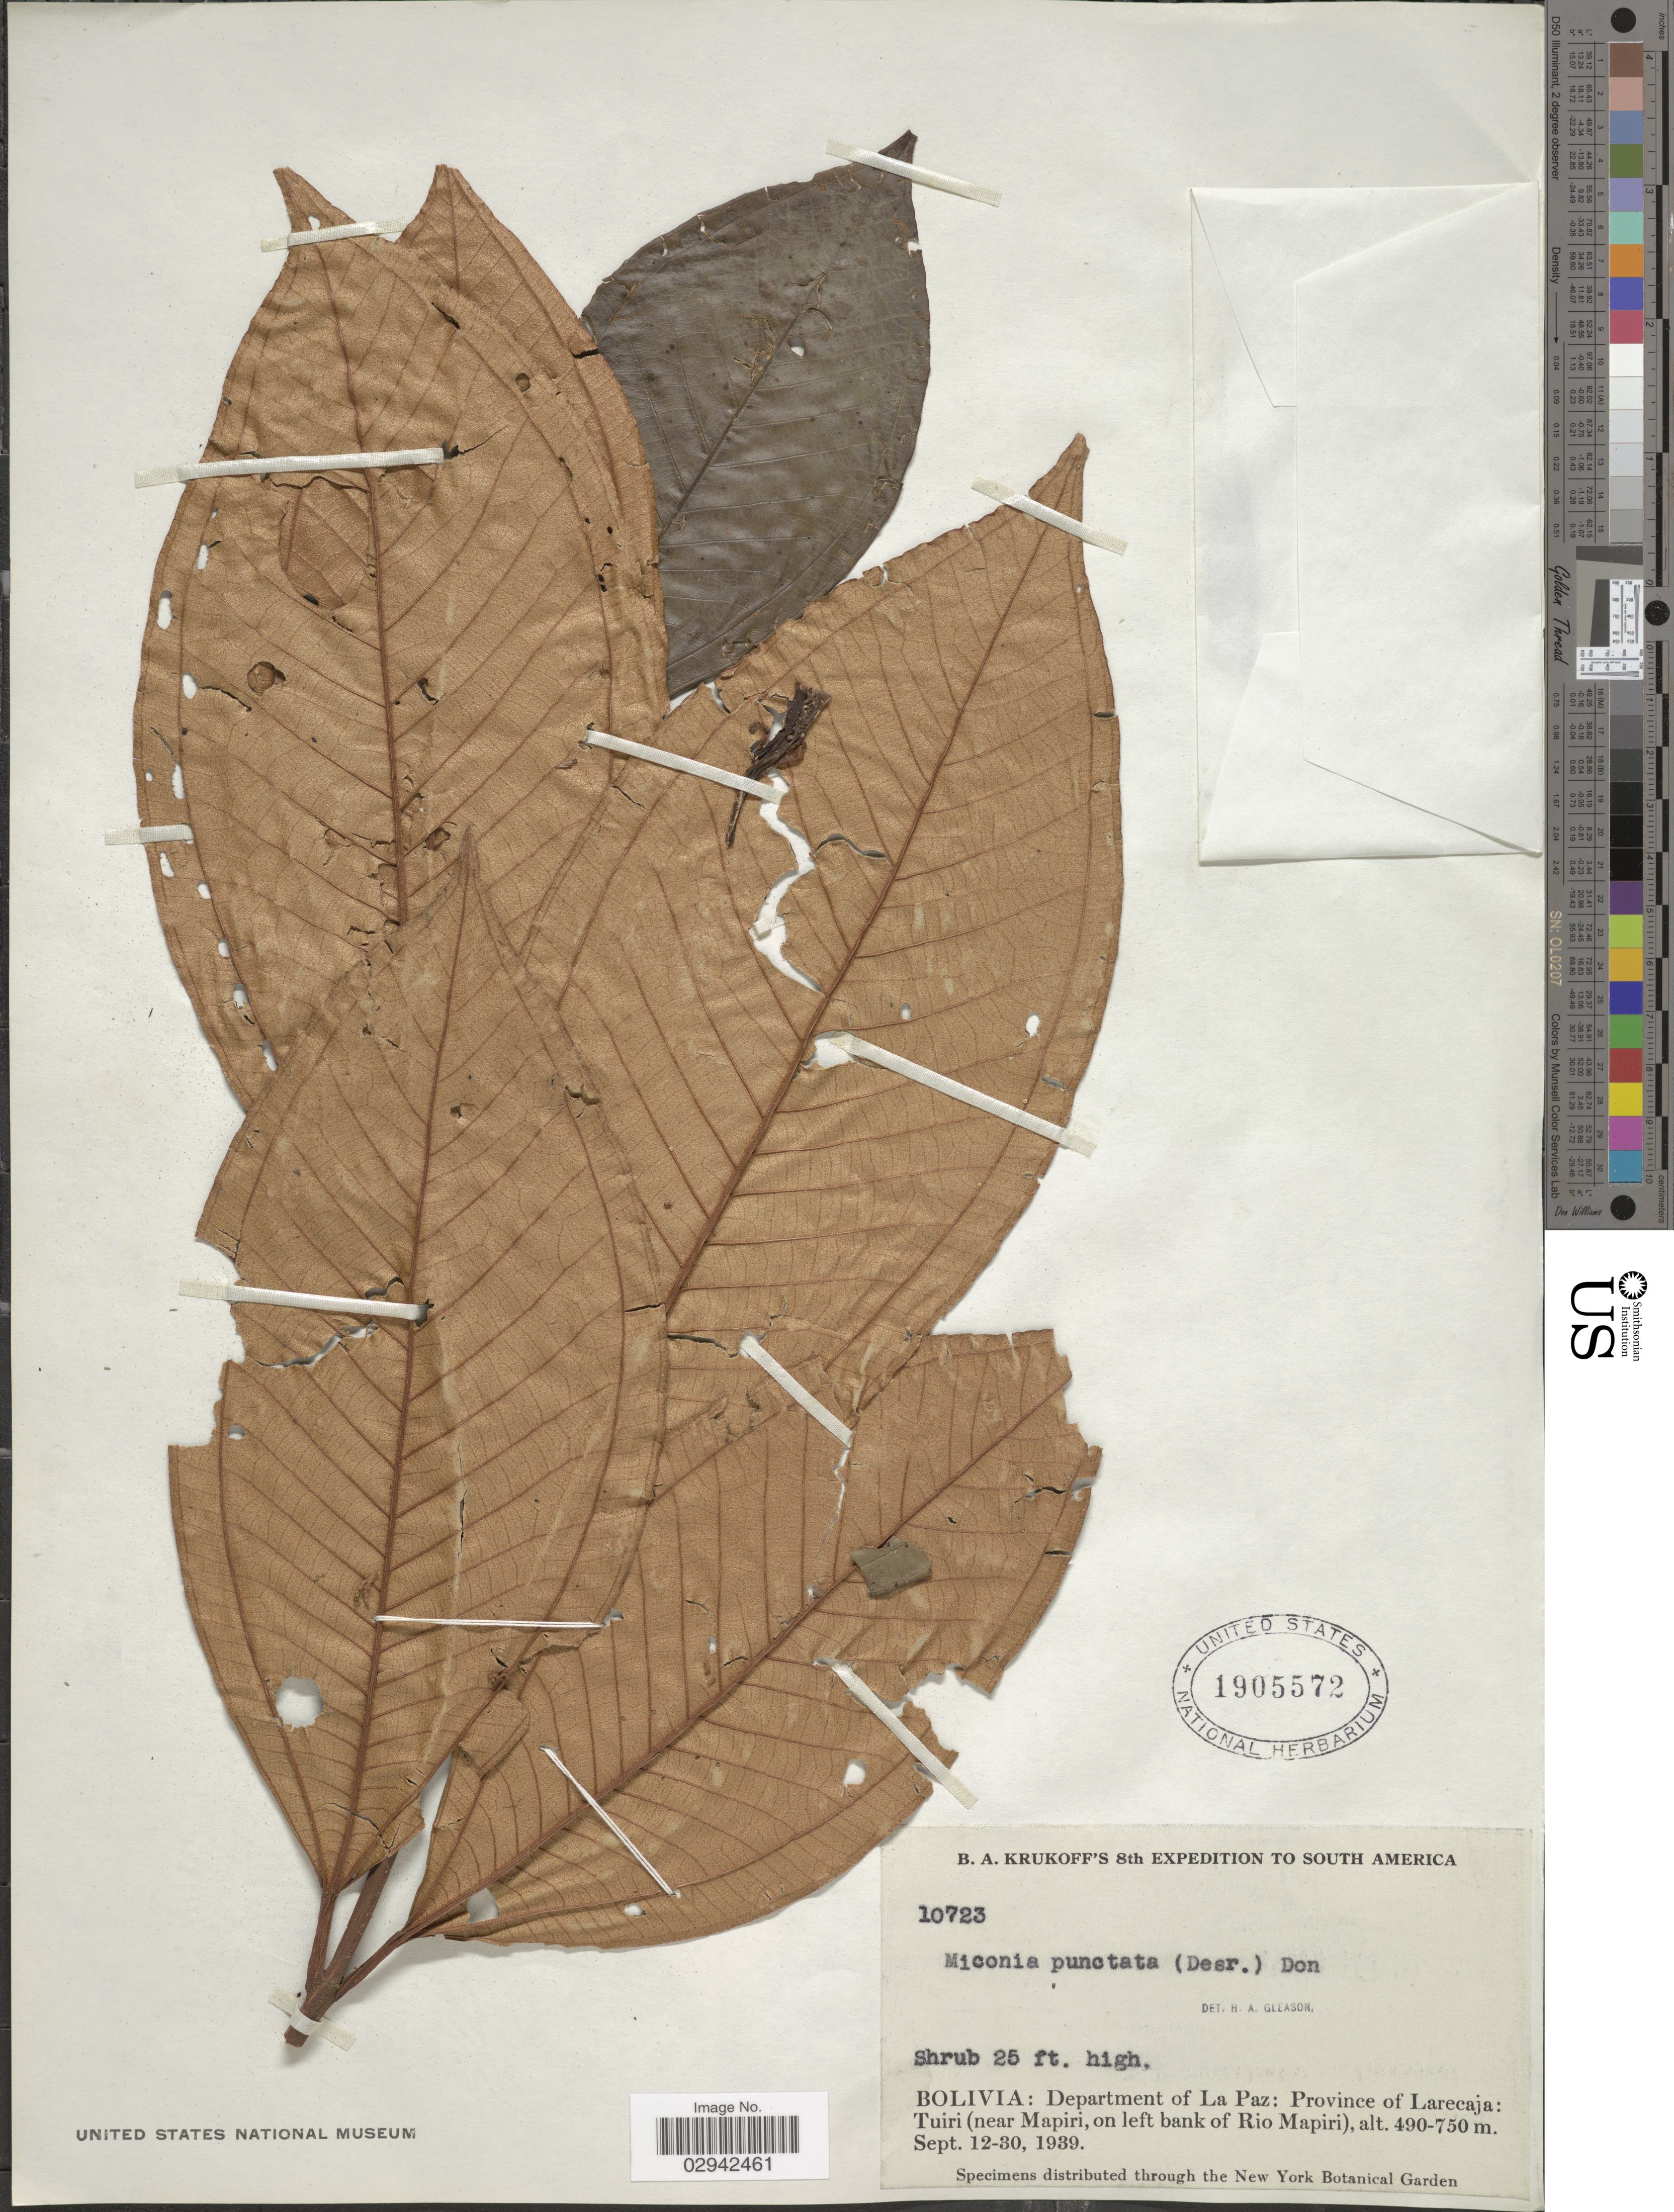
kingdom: Plantae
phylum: Tracheophyta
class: Magnoliopsida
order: Myrtales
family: Melastomataceae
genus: Miconia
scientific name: Miconia punctata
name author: (Desr.) D. Don ex DC.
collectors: B. A. Krukoff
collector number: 10723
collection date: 1939-09-12/1939-09-30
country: Bolivia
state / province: La Paz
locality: Province of Larecaja: Tuiri (near Mapiri, on left bank of Rio Mapiri).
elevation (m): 490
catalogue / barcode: US 1905572